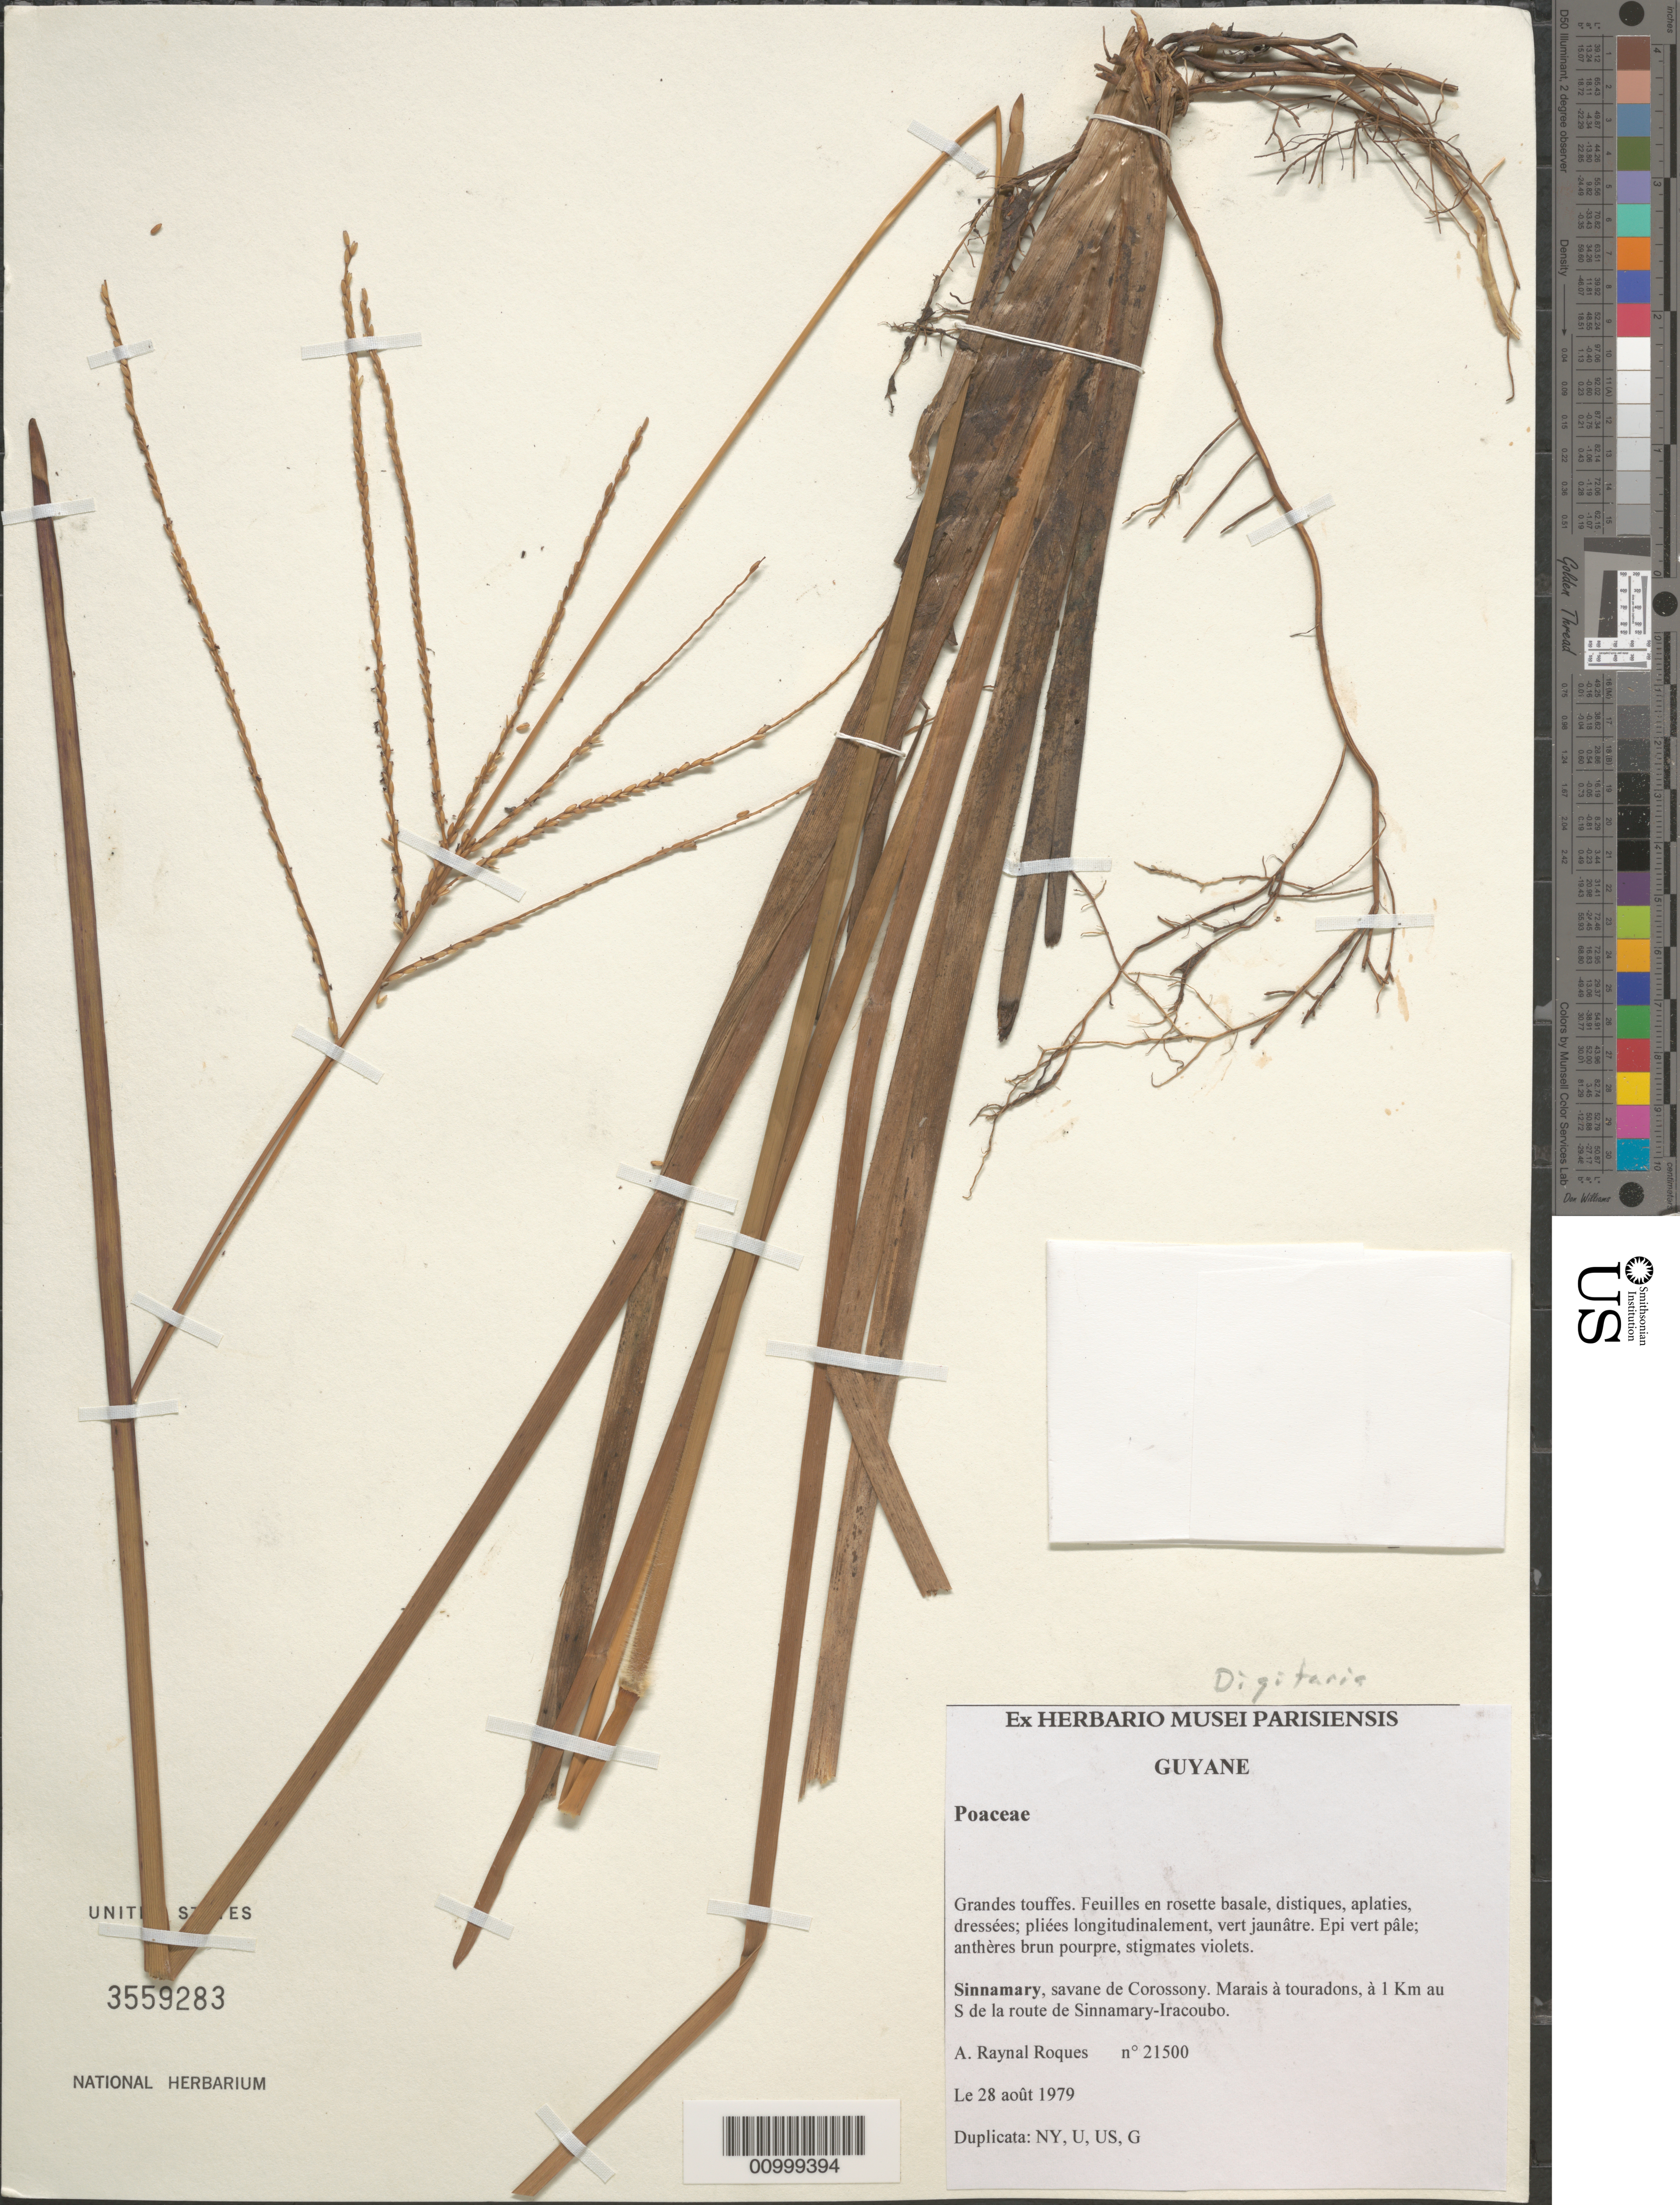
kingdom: Plantae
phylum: Tracheophyta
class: Liliopsida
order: Poales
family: Poaceae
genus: Digitaria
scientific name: Digitaria sp.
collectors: A. M. Raynal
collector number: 21500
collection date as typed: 28-Aug-79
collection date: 1979-08-28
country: French Guiana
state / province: Cayenne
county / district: Sinnamary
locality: Savane de Corossony. Marais a touradons, a 1 Km au S de la route de Sinnamary-Iracoubo.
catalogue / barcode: US 3559283